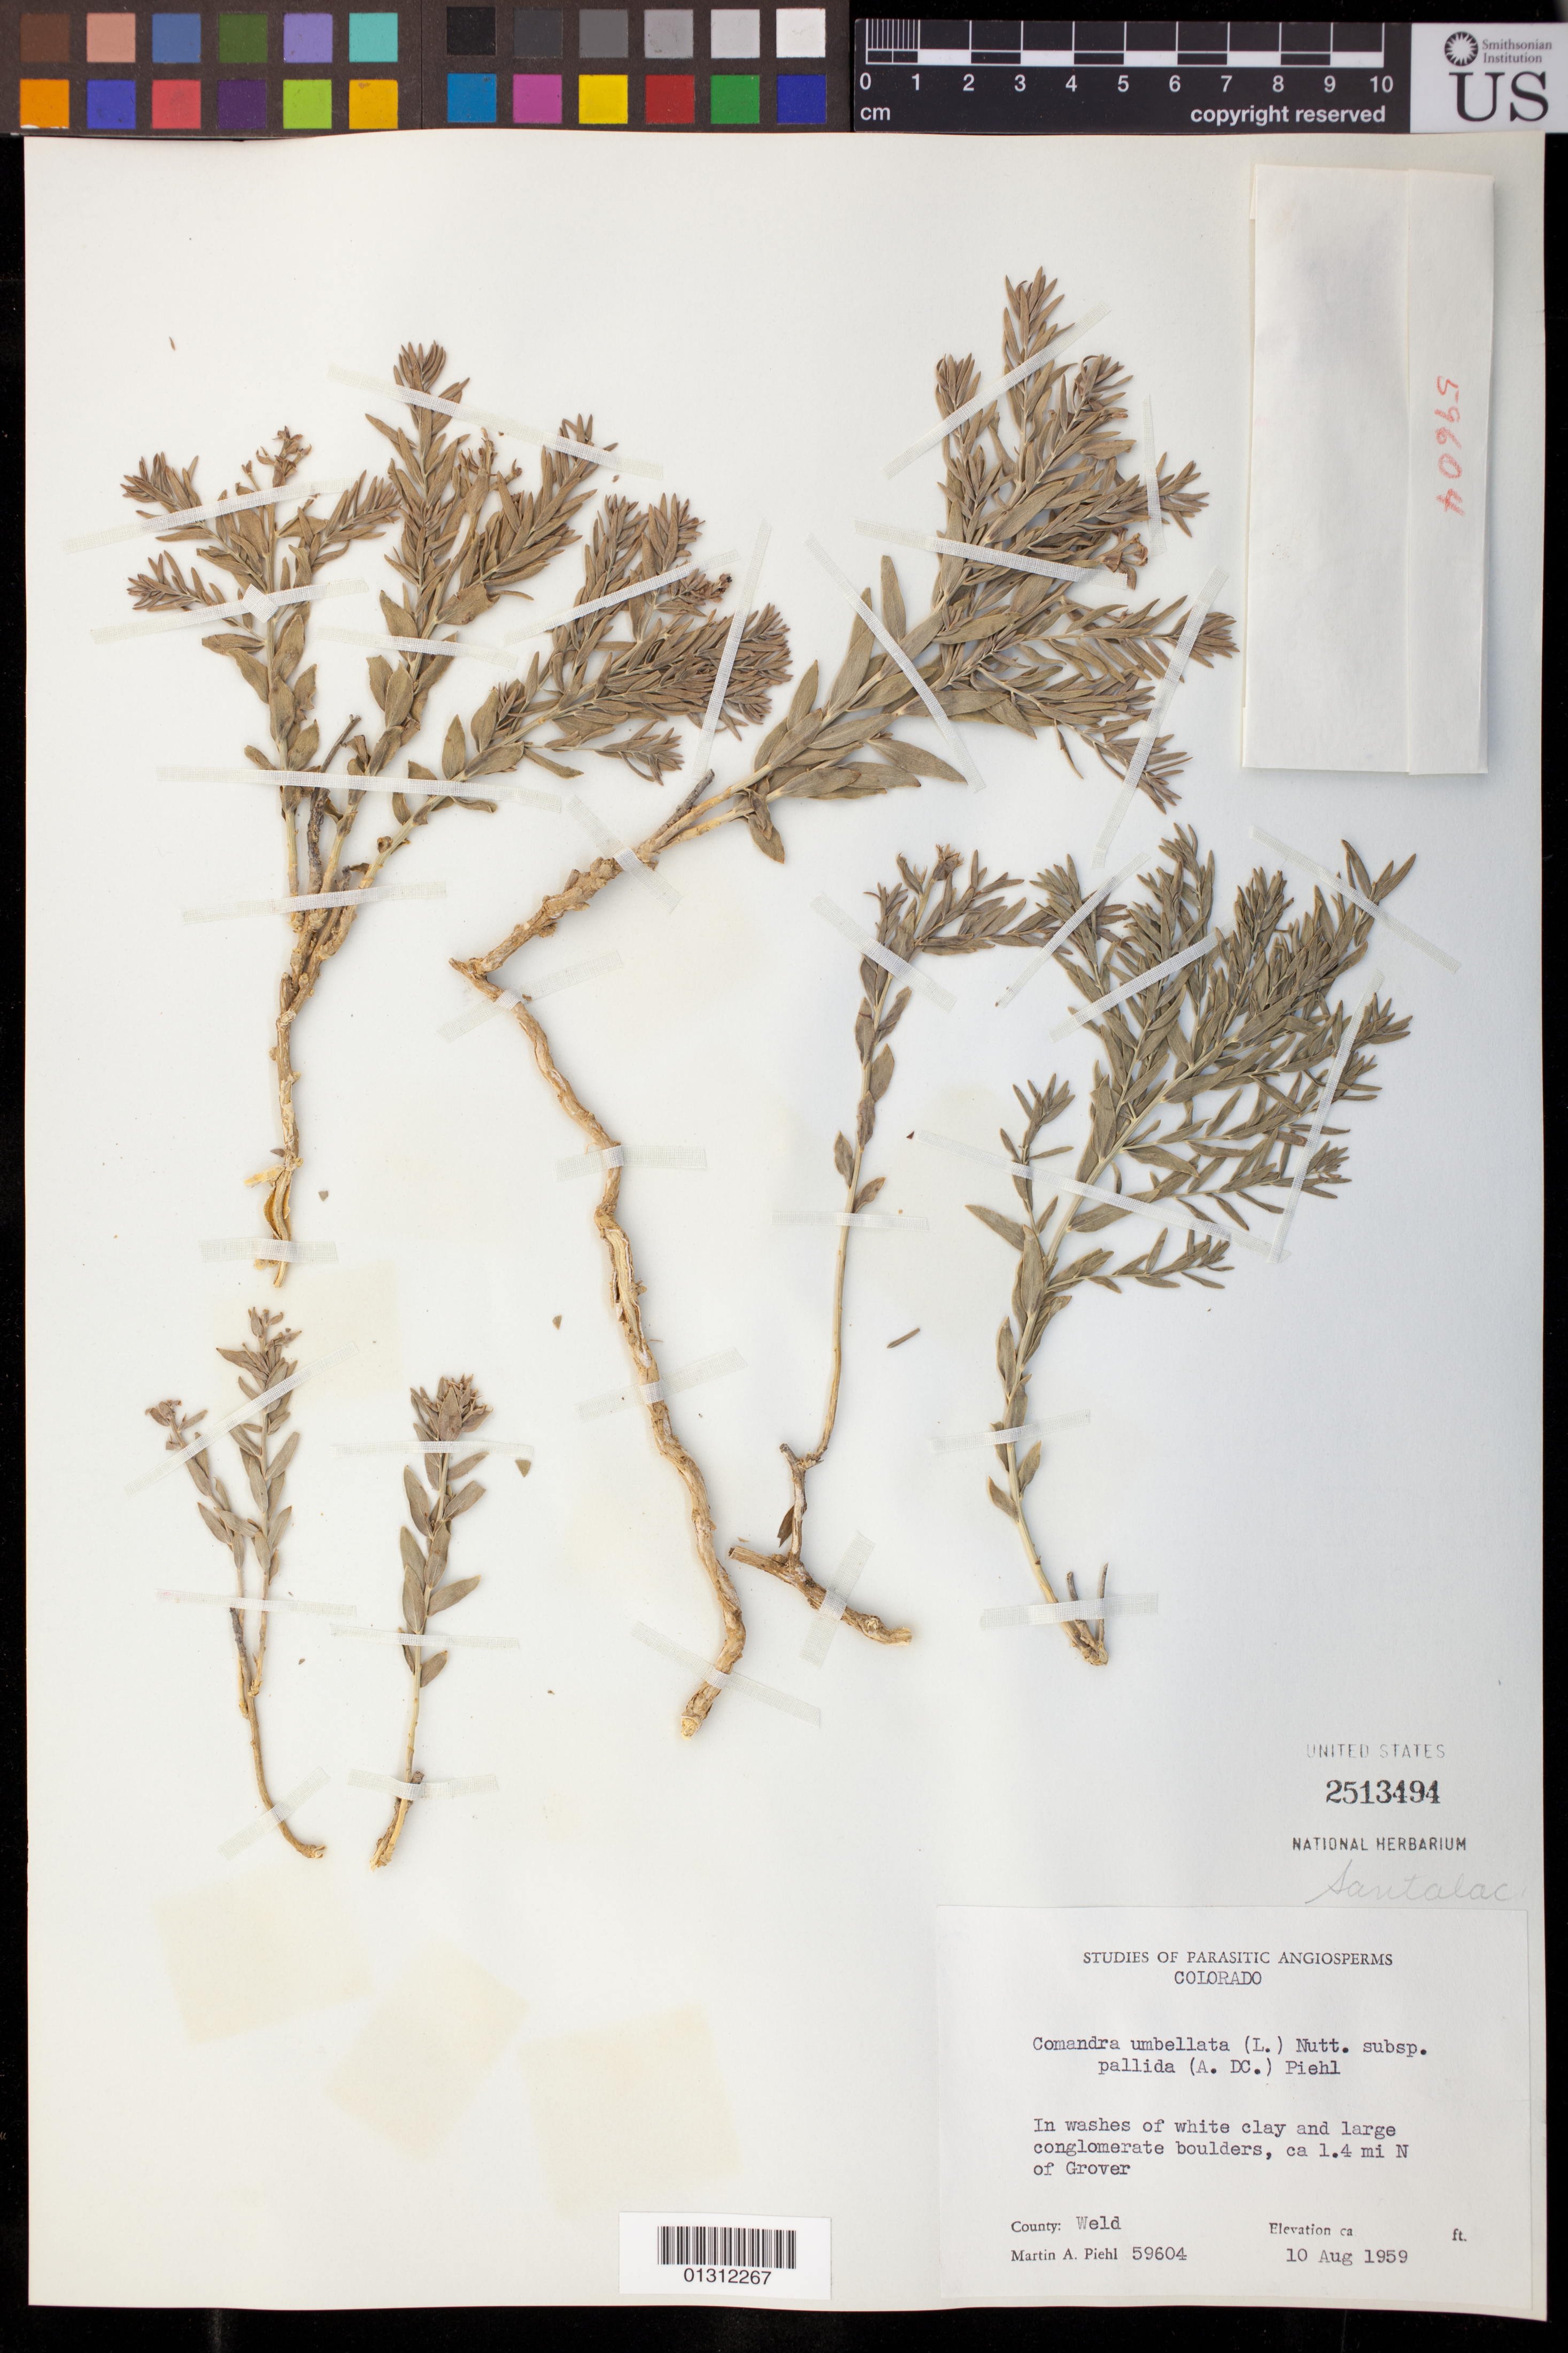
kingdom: Plantae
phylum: Tracheophyta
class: Magnoliopsida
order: Santalales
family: Comandraceae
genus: Comandra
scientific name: Comandra umbellata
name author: (L.) Nutt.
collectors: M. Piehl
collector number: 59604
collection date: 1959-08-10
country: United States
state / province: Colorado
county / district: Weld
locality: ca 1.4 mi N of Grover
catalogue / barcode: US 2513494